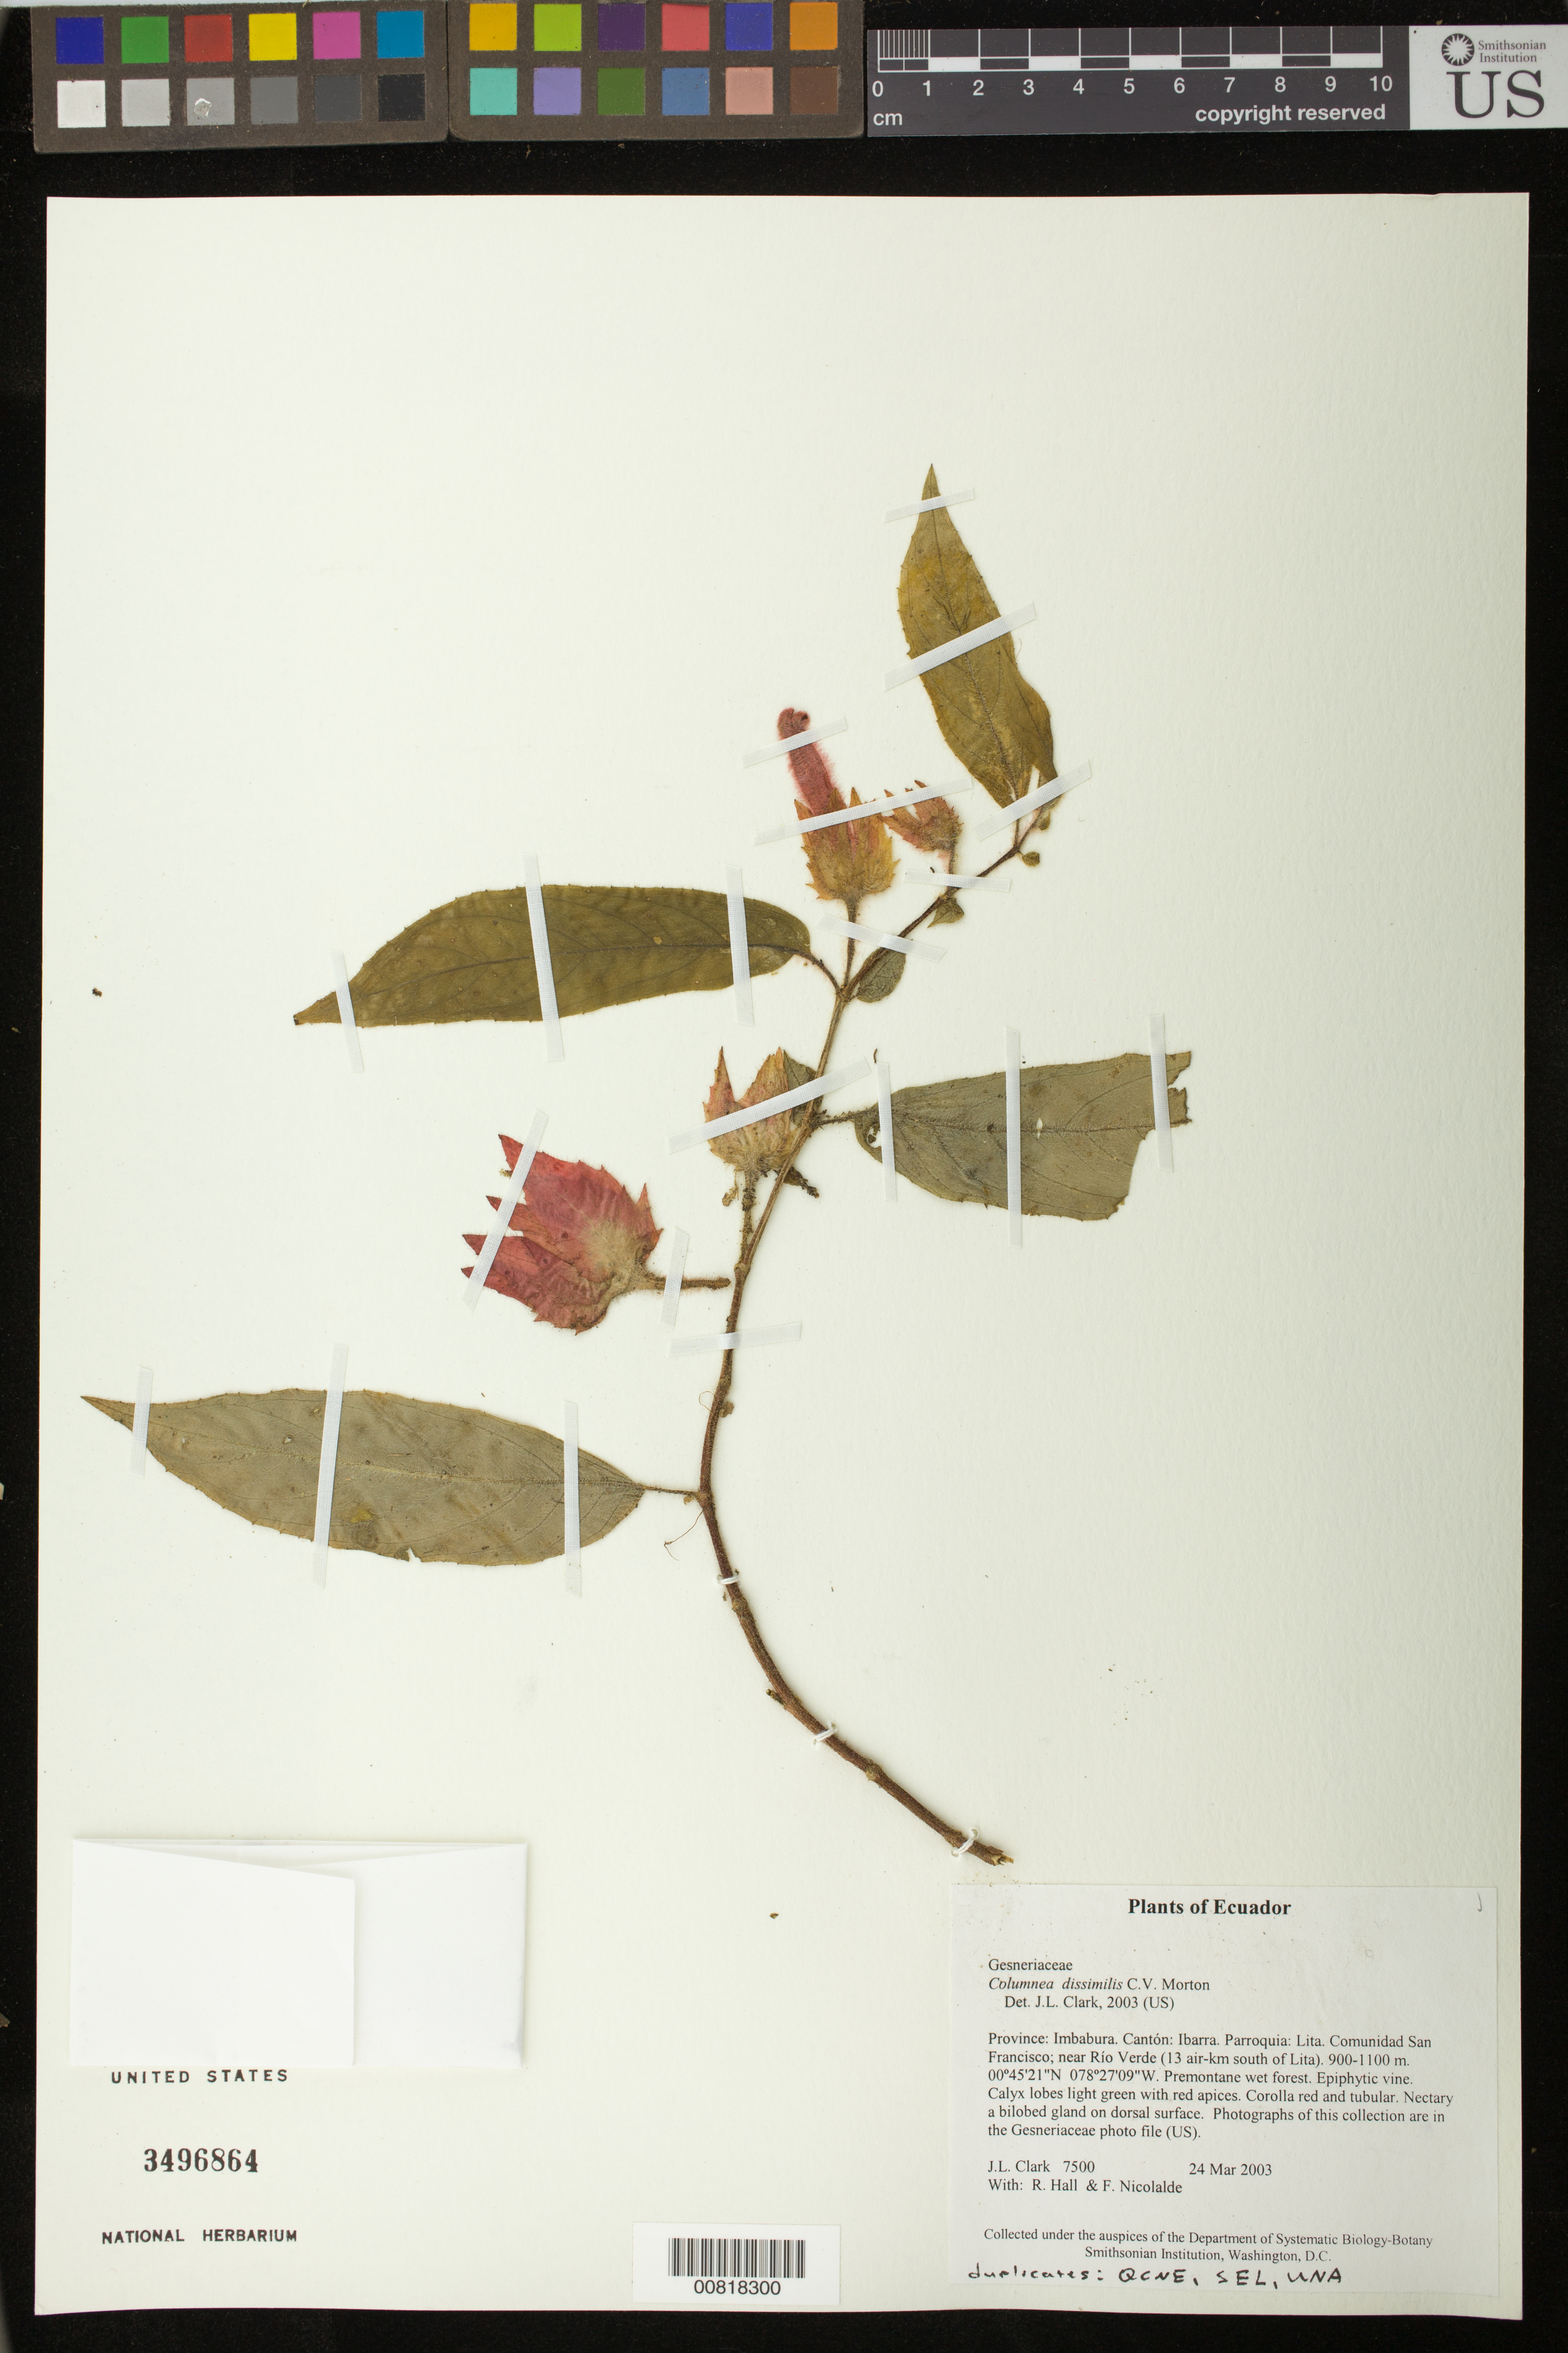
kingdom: Plantae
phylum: Tracheophyta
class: Magnoliopsida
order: Lamiales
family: Gesneriaceae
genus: Columnea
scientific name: Columnea dissimilis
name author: C.V. Morton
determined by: Clark, J. L., (SEL), The Marie Selby Botanical Garden (UNITED STATES)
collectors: J. L. Clark, R. Hall & F. Nicolalde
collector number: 7500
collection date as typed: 24 Mar 2003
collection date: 2003-03-24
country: Ecuador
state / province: Imbabura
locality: Ibarra. Parroquia: Lita. Comunidad San Francisco; near Río Verde (13 air-km south of Lita).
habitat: Premontane wet forest.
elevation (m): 900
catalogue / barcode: US 3496864